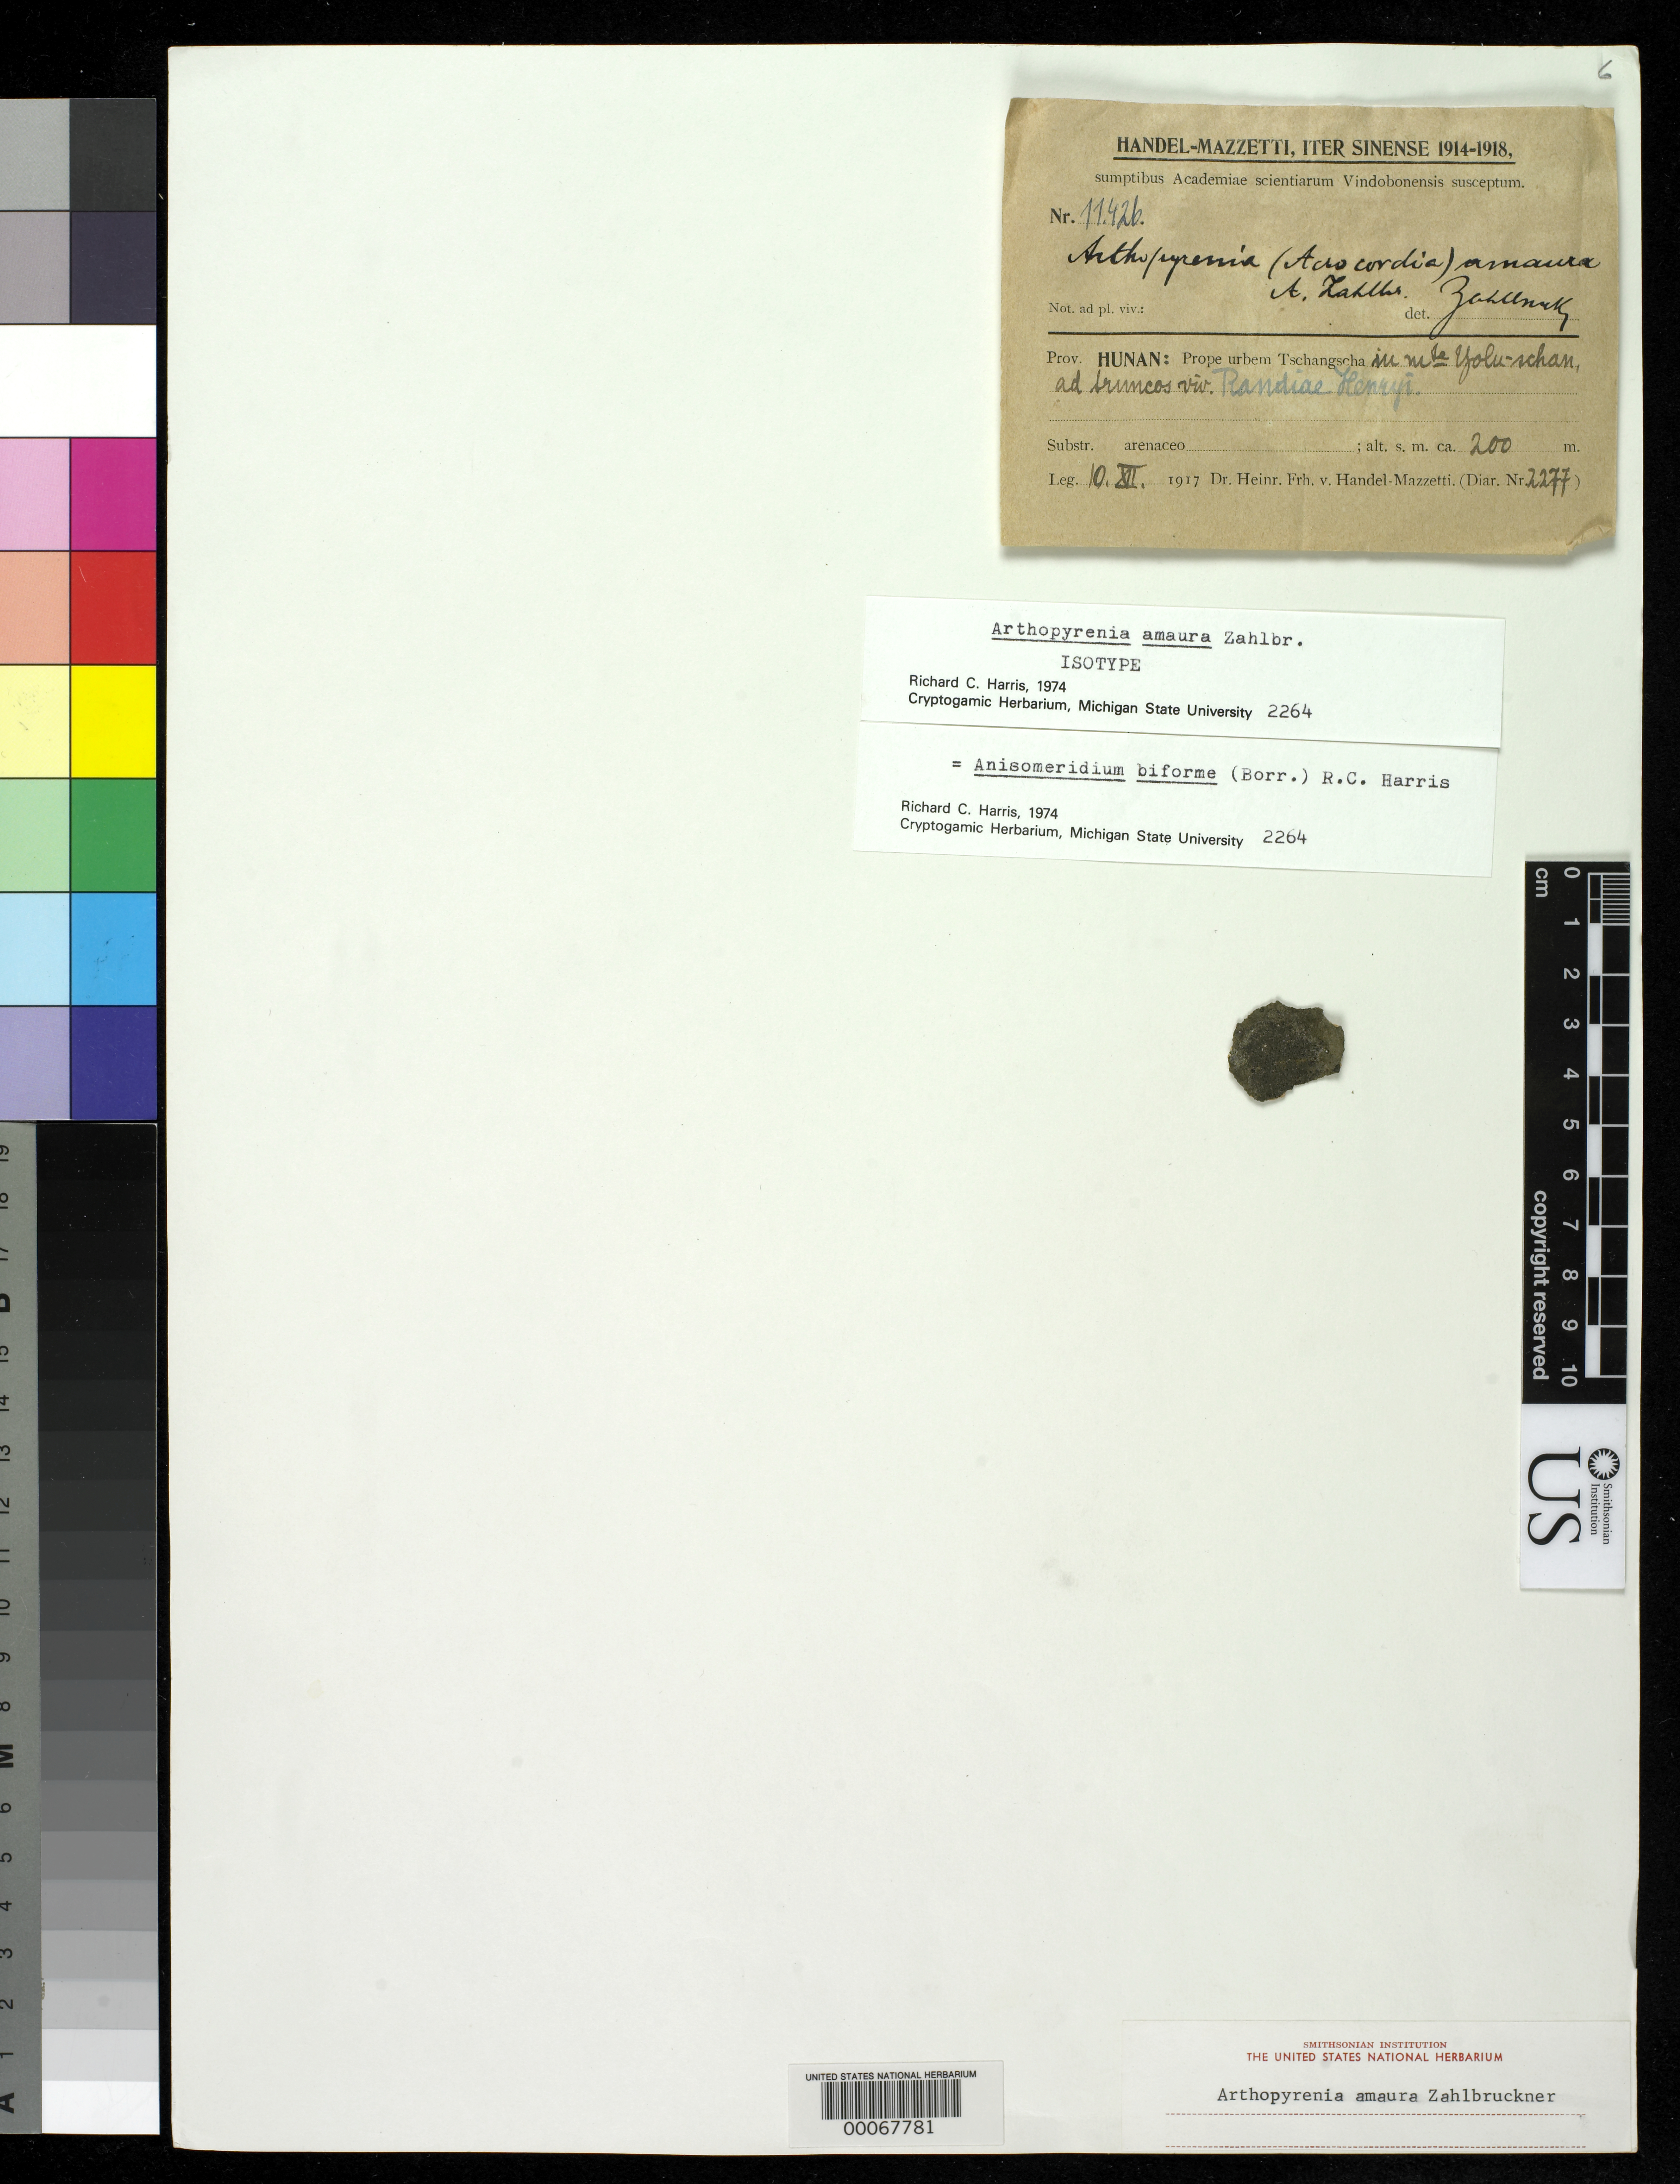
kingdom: Fungi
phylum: Ascomycota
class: Dothideomycetes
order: Pleosporales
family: Arthopyreniaceae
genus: Arthopyrenia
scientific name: Arthopyrenia amaura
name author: Zahlbr. in Hand.-Mazz.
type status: Isotype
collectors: H. Handel-Mazzetti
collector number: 11426 (Diar. #2277)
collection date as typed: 10 Dec 1917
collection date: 1917-12-10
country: China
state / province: Hunan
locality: Tschangscha Yolu-schan.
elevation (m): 200